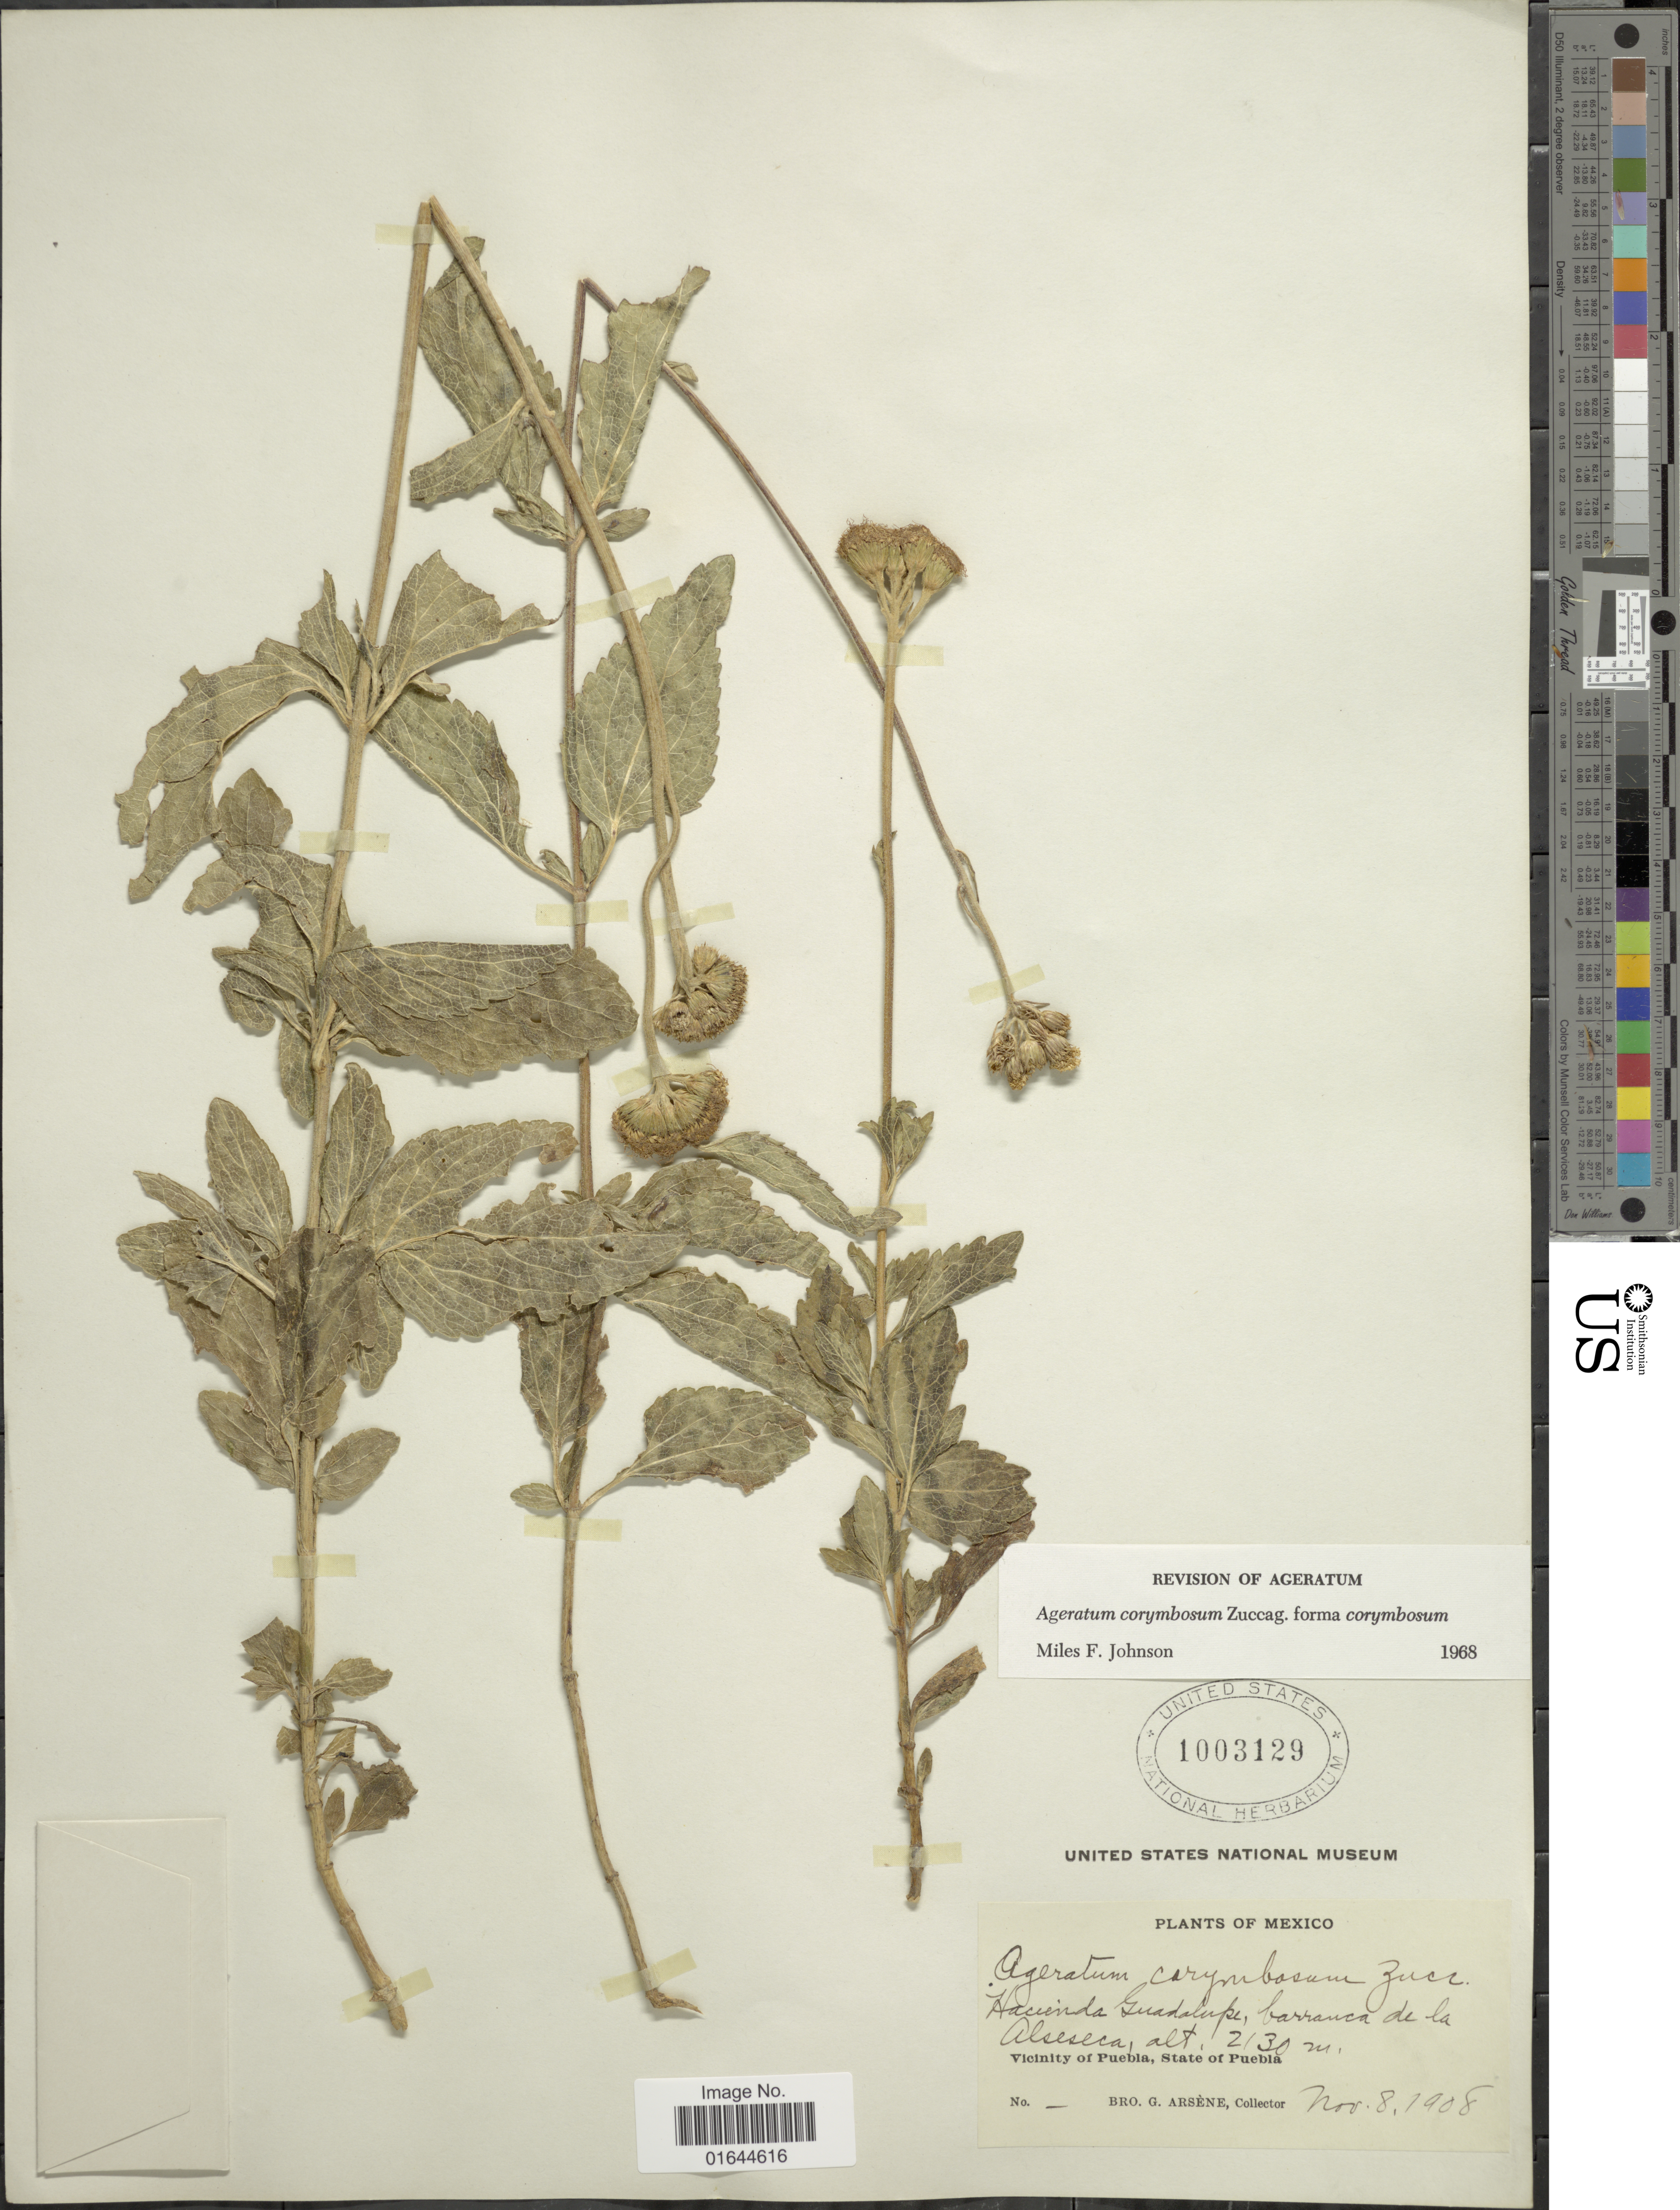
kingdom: Plantae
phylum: Tracheophyta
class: Magnoliopsida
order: Asterales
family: Asteraceae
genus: Ageratum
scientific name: Ageratum corymbosum f. corymbosum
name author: Zuccagni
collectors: Bro. G. Arsène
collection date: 1908-11-08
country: Mexico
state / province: Puebla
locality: Hacienda Guadalupe, barranca de la Alseseca, Vicinity of Puebla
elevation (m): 2130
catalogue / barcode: US 1003129